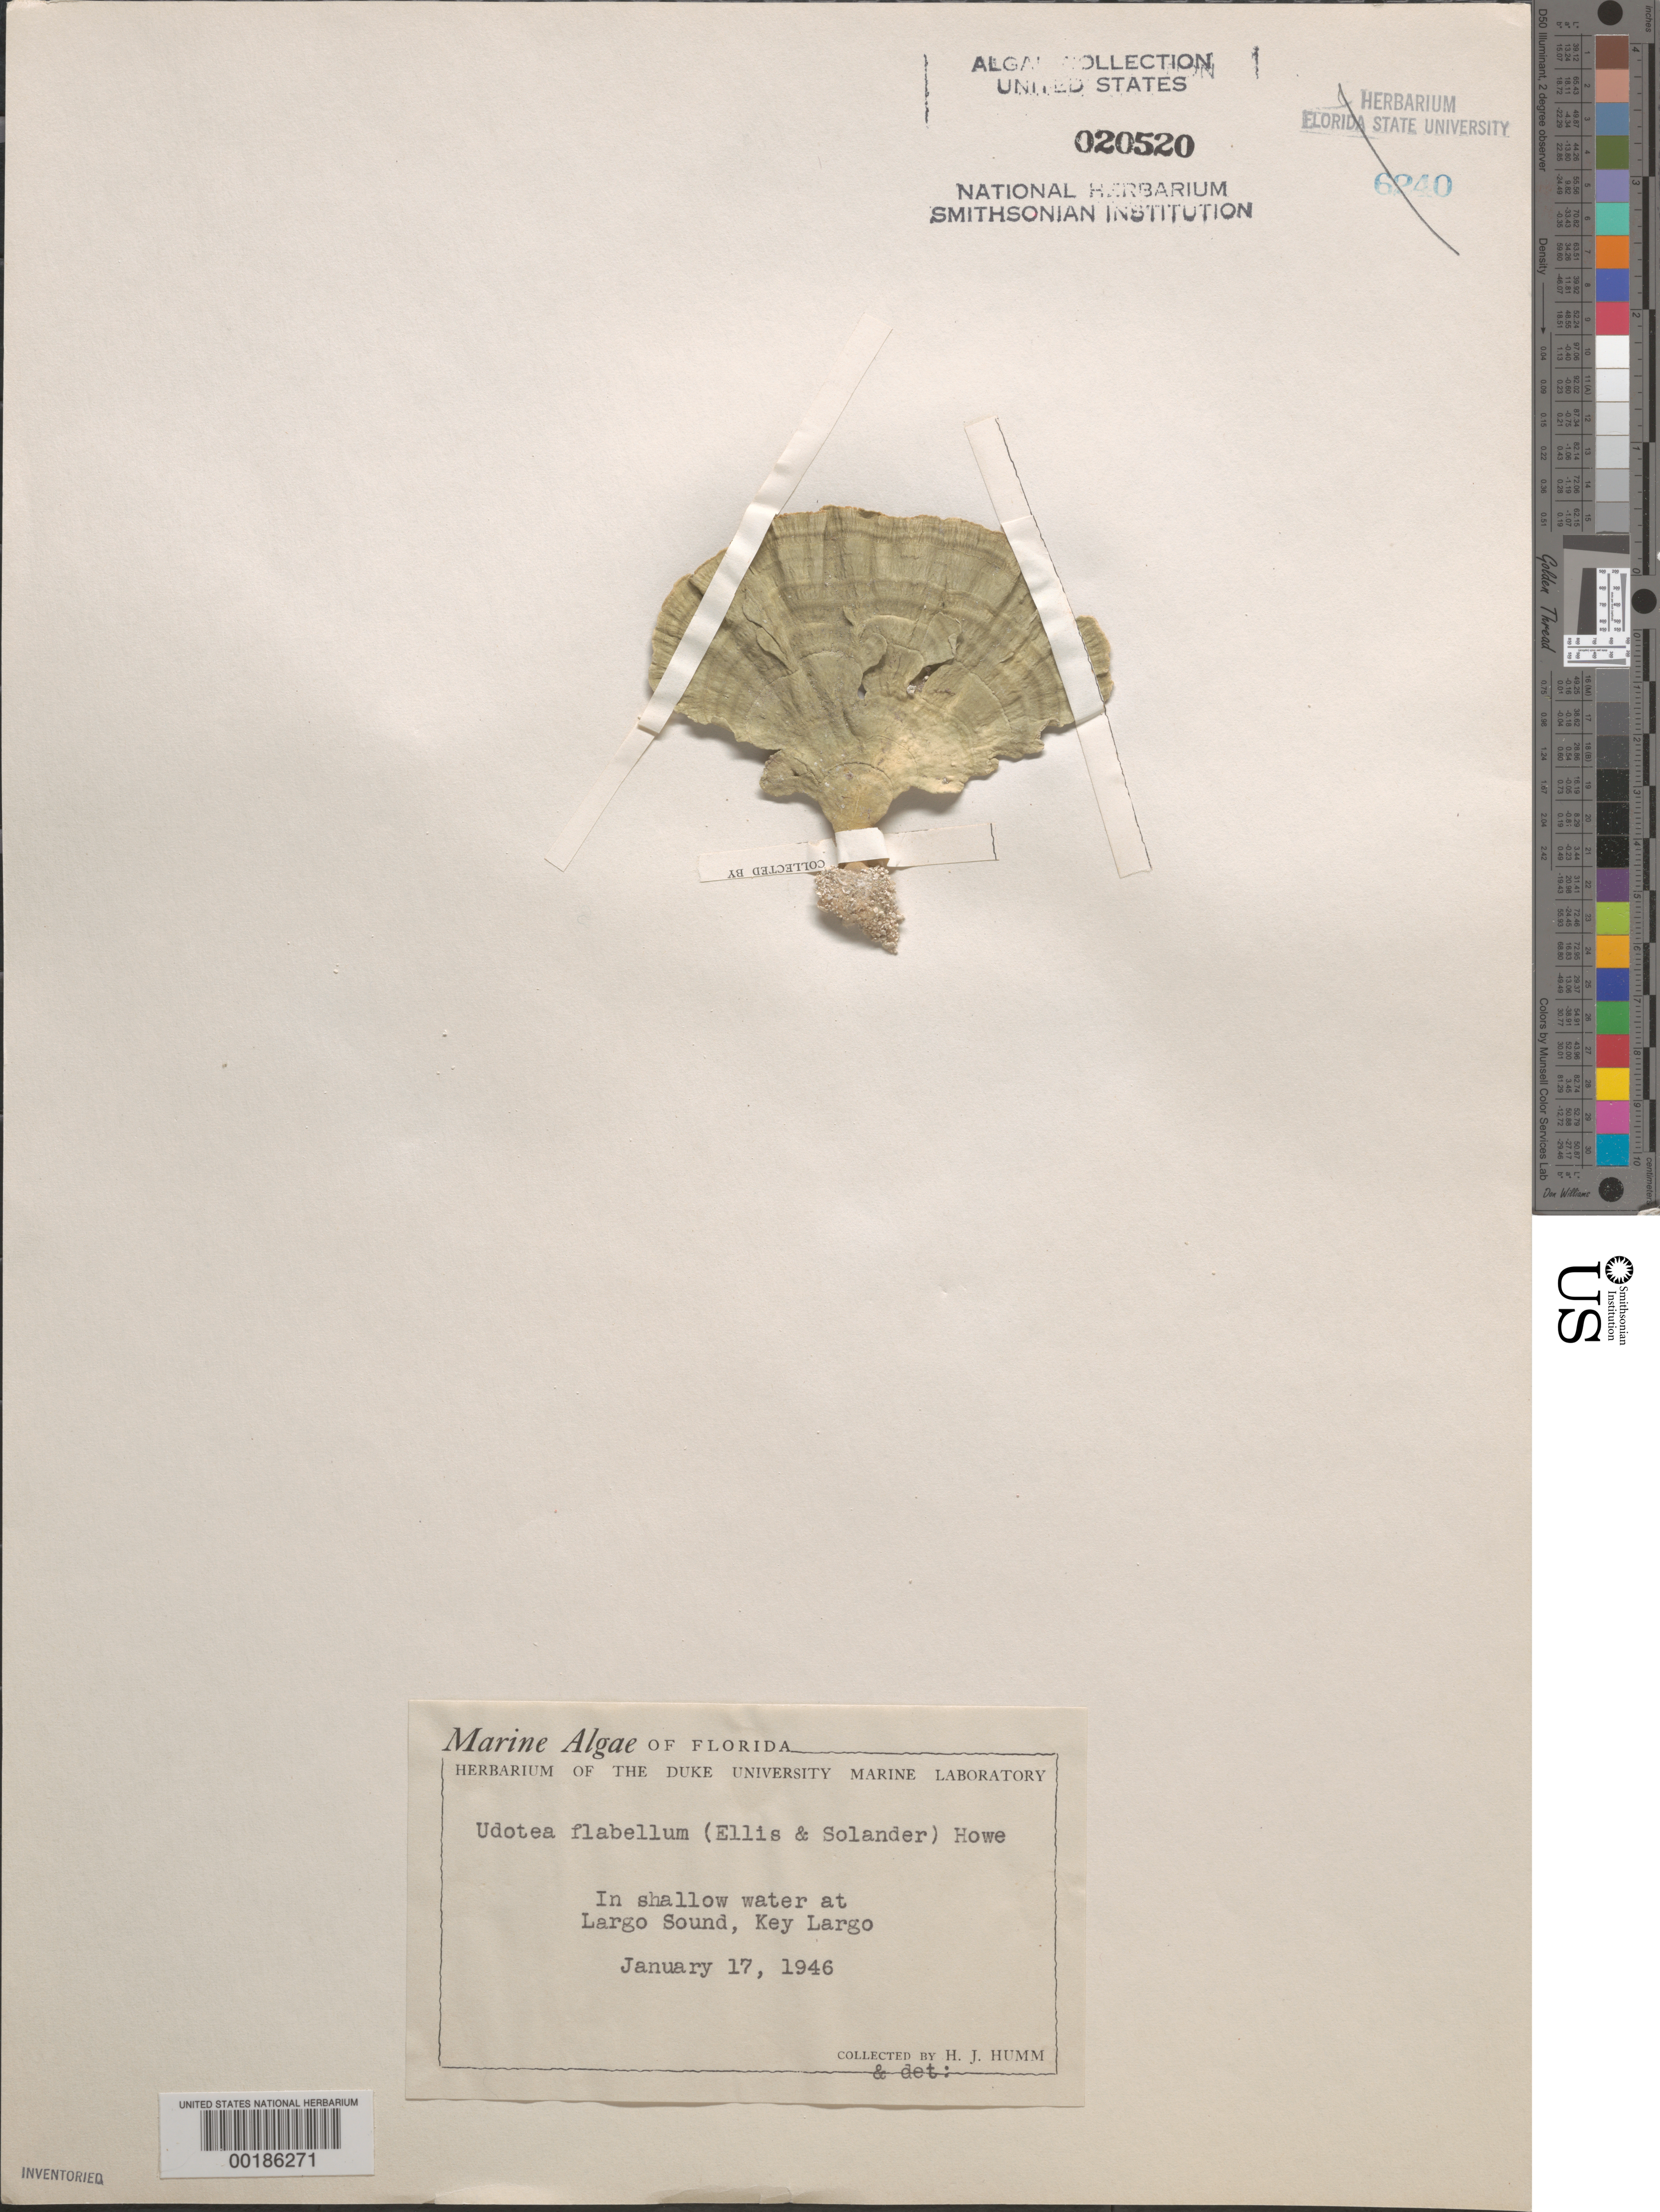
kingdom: Plantae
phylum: Chlorophyta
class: Ulvophyceae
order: Bryopsidales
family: Udoteaceae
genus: Udotea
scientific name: Udotea flabellum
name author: (J. Ellis & Sol.) M. Howe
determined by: Humm, Harold J.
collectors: H. J. Humm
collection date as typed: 17 Jan 1946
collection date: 1946-01-17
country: United States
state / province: Florida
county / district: Monroe County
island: Key Largo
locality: Largo Sound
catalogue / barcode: US 20520